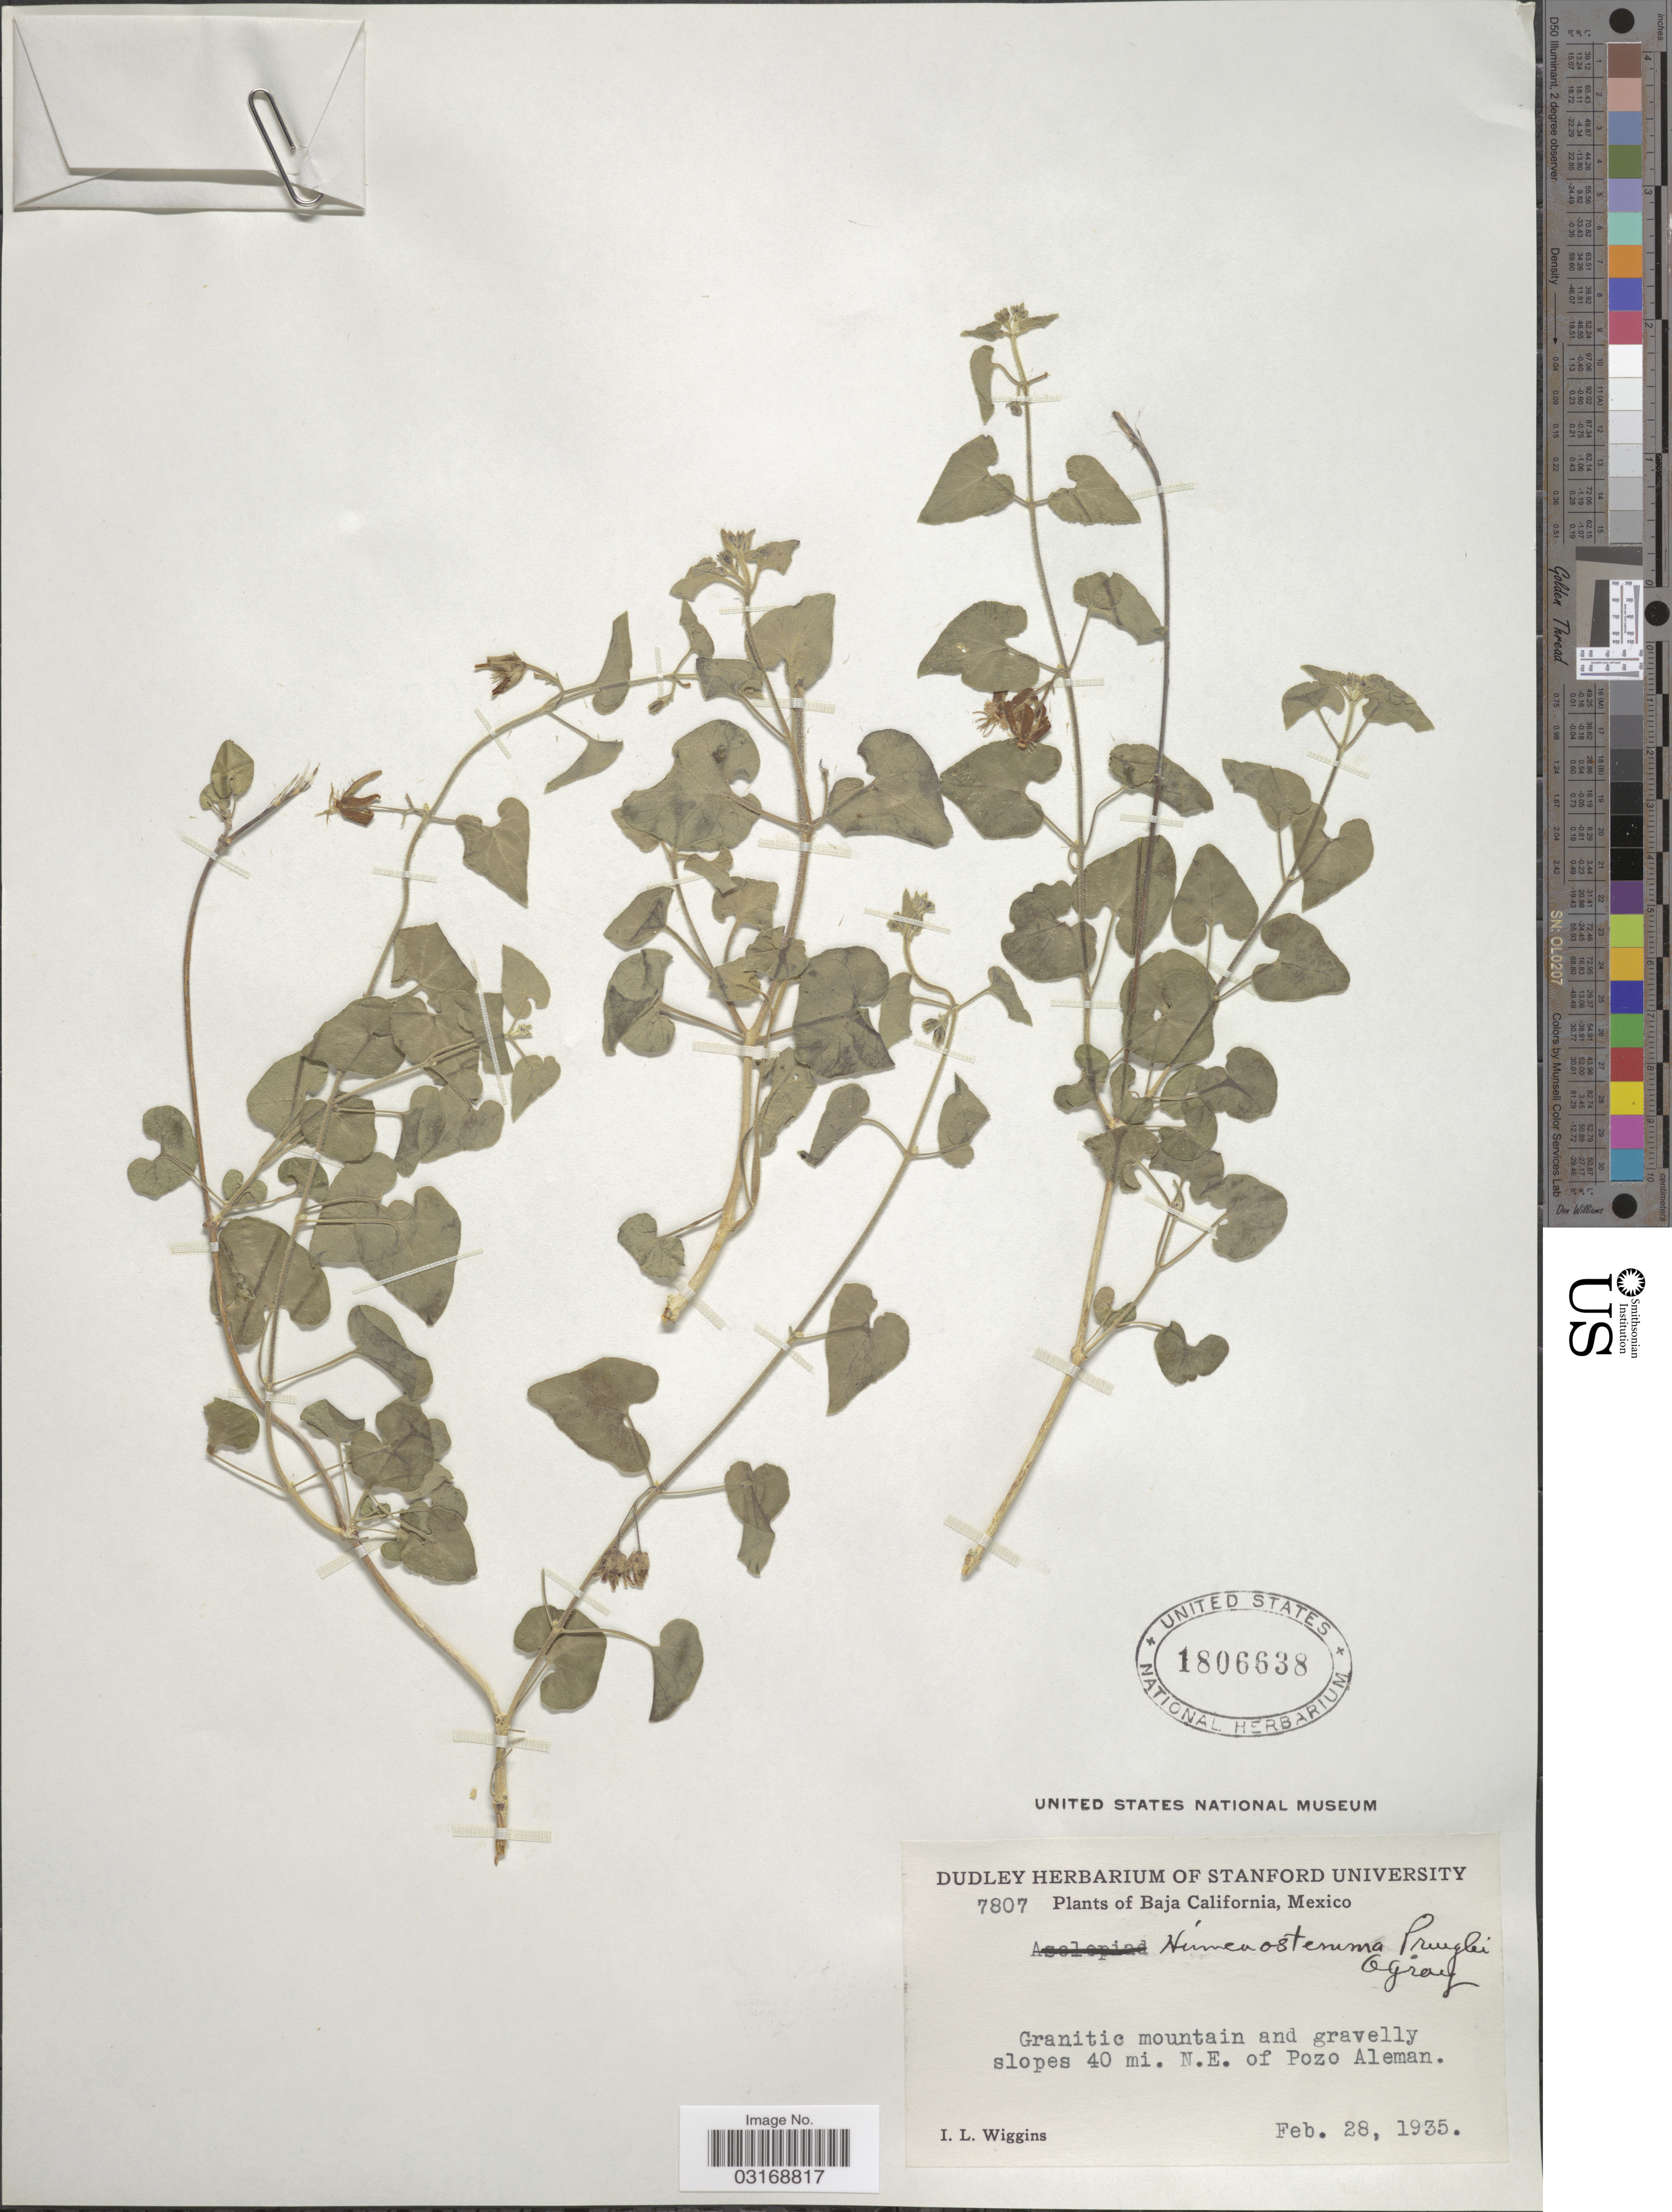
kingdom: Plantae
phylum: Tracheophyta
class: Magnoliopsida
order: Gentianales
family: Apocynaceae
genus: Matelea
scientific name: Matelea pringlei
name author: Woodson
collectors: I. L. Wiggins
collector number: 7807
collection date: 1935-02-28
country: Mexico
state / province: Baja California Norte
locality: Granitic mountain and gravelly slopes 40 mi. N.E. of Pozo Aleman.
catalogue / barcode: US 1806638